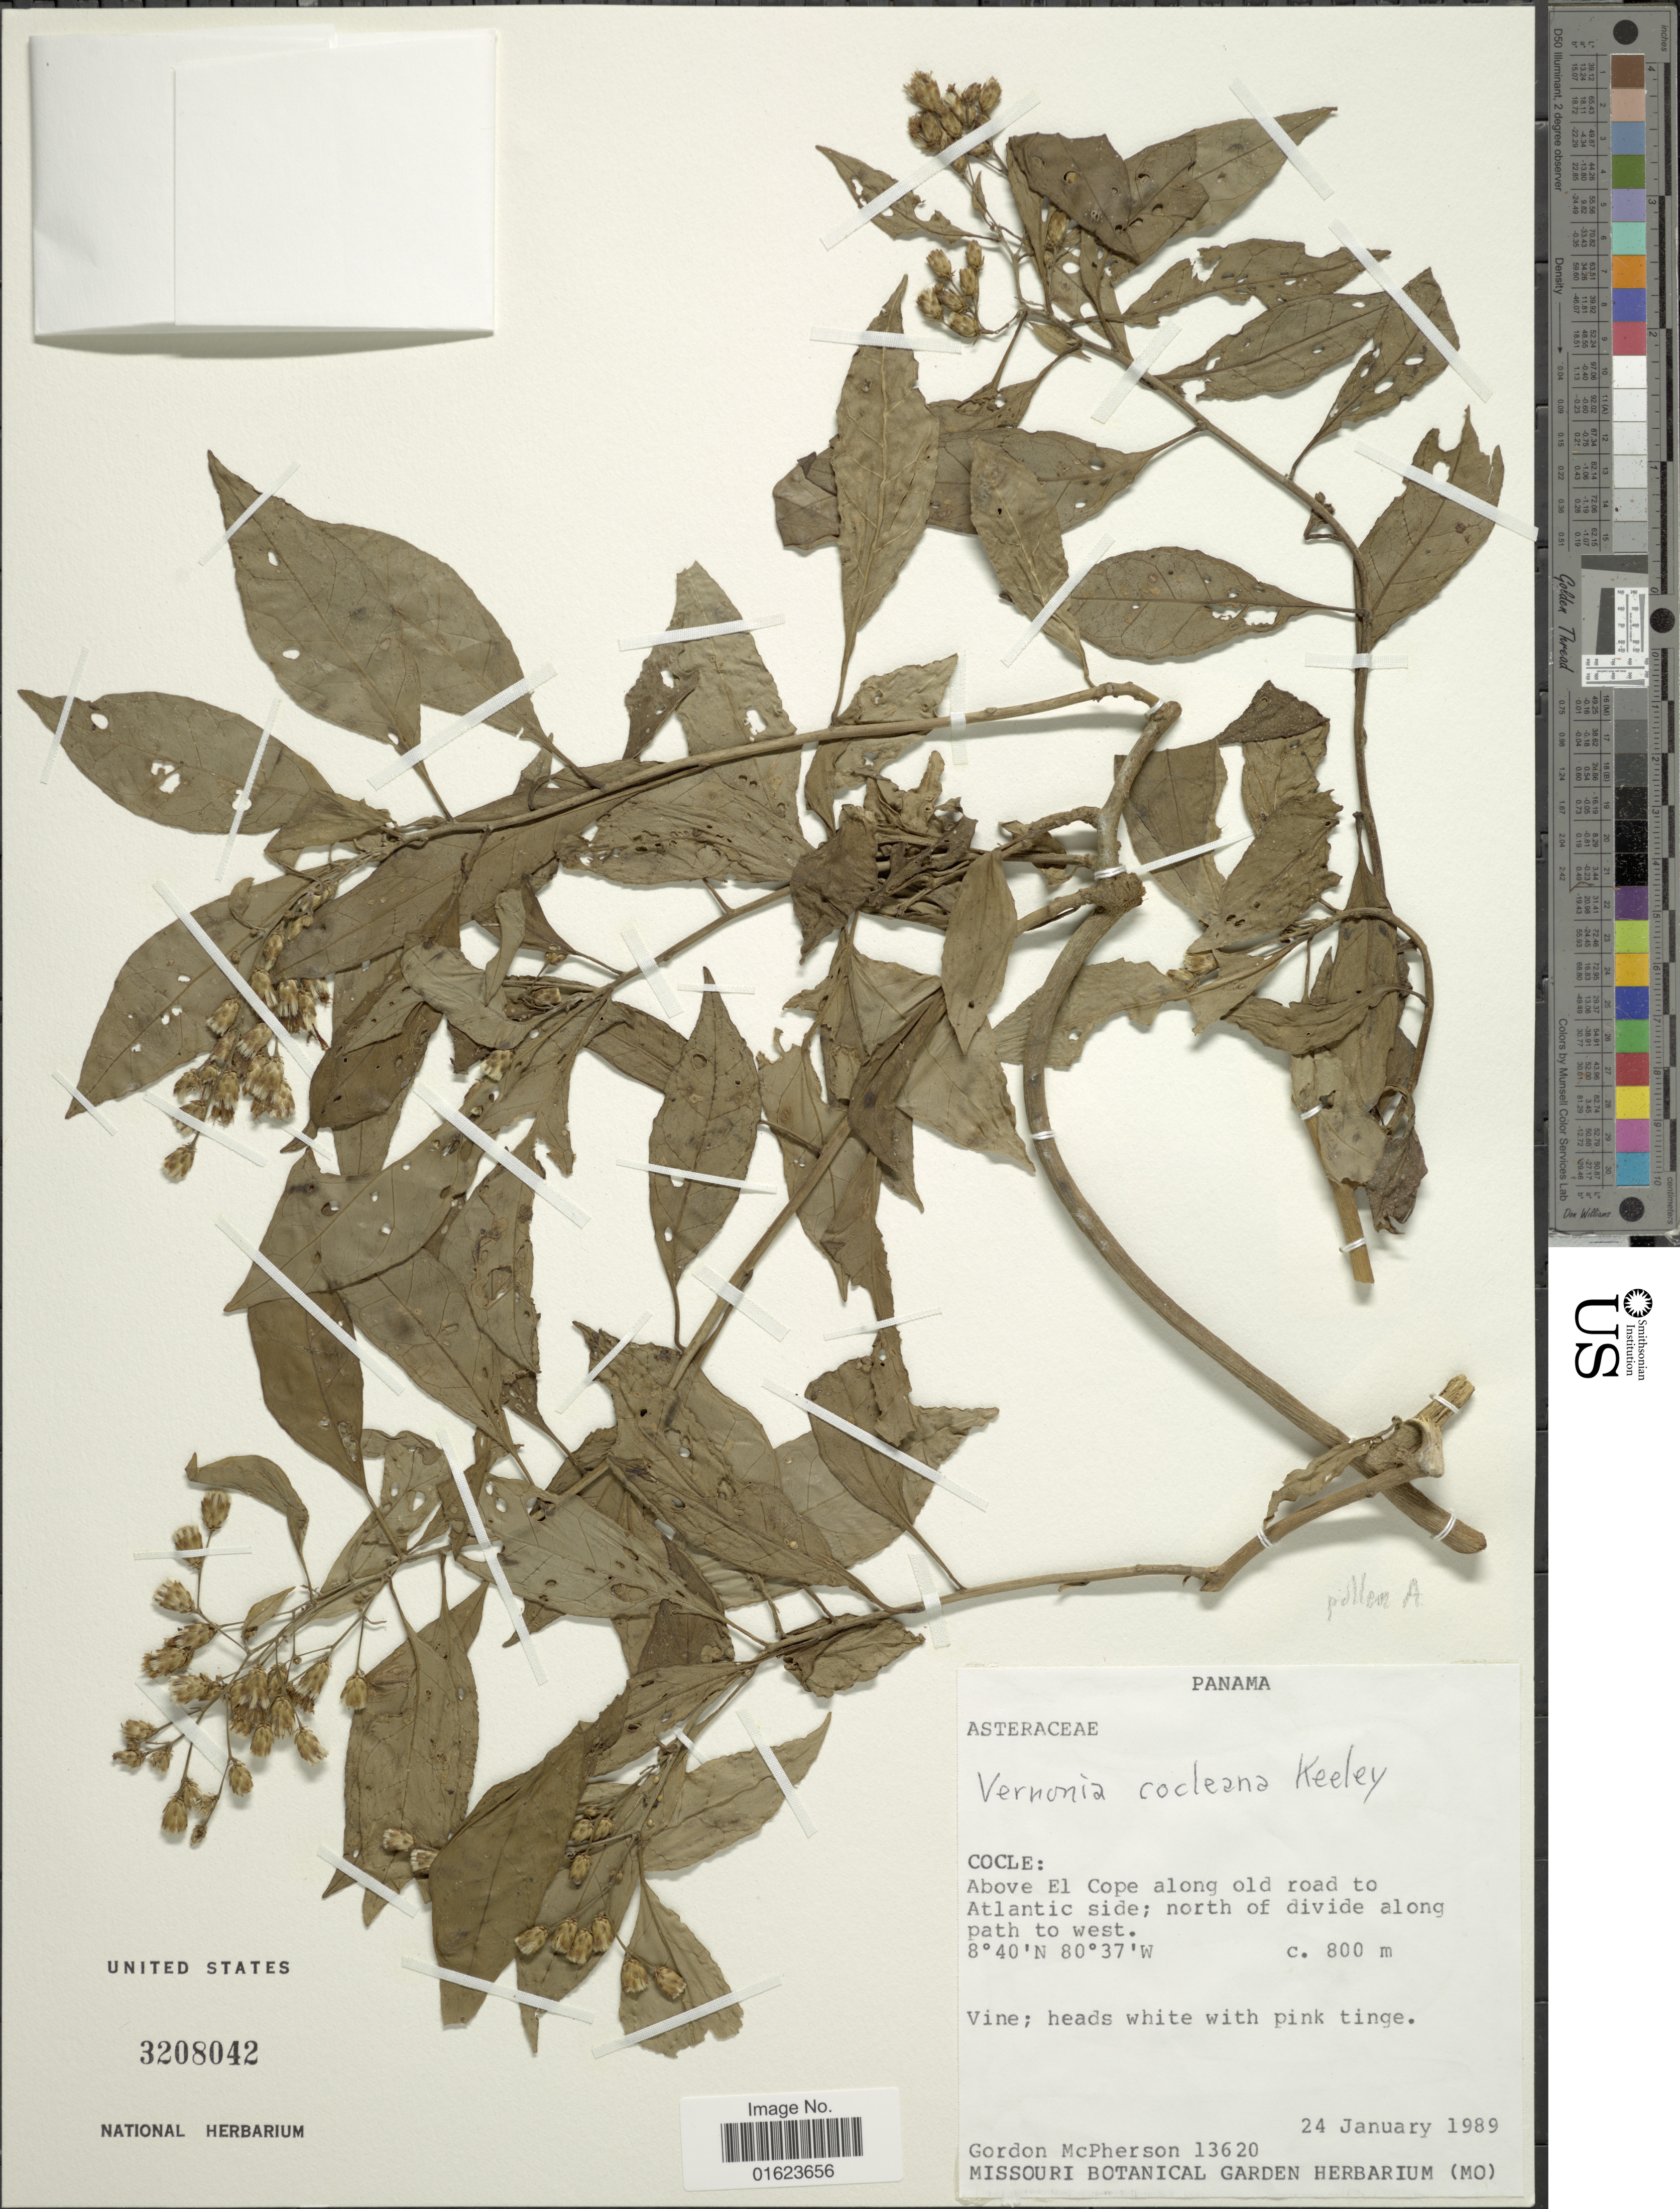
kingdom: Plantae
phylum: Tracheophyta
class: Magnoliopsida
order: Asterales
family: Asteraceae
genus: Vernonanthura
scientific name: Vernonanthura cocleana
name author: (S.C. Keeley) H. Rob.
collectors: G. D. McPherson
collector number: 13620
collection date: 1989-01-24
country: Panama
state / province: Coclé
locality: Cocle: Above El Cope along old road to Atlantic side; north of divide along path to west.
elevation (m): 800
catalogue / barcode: US 3208042